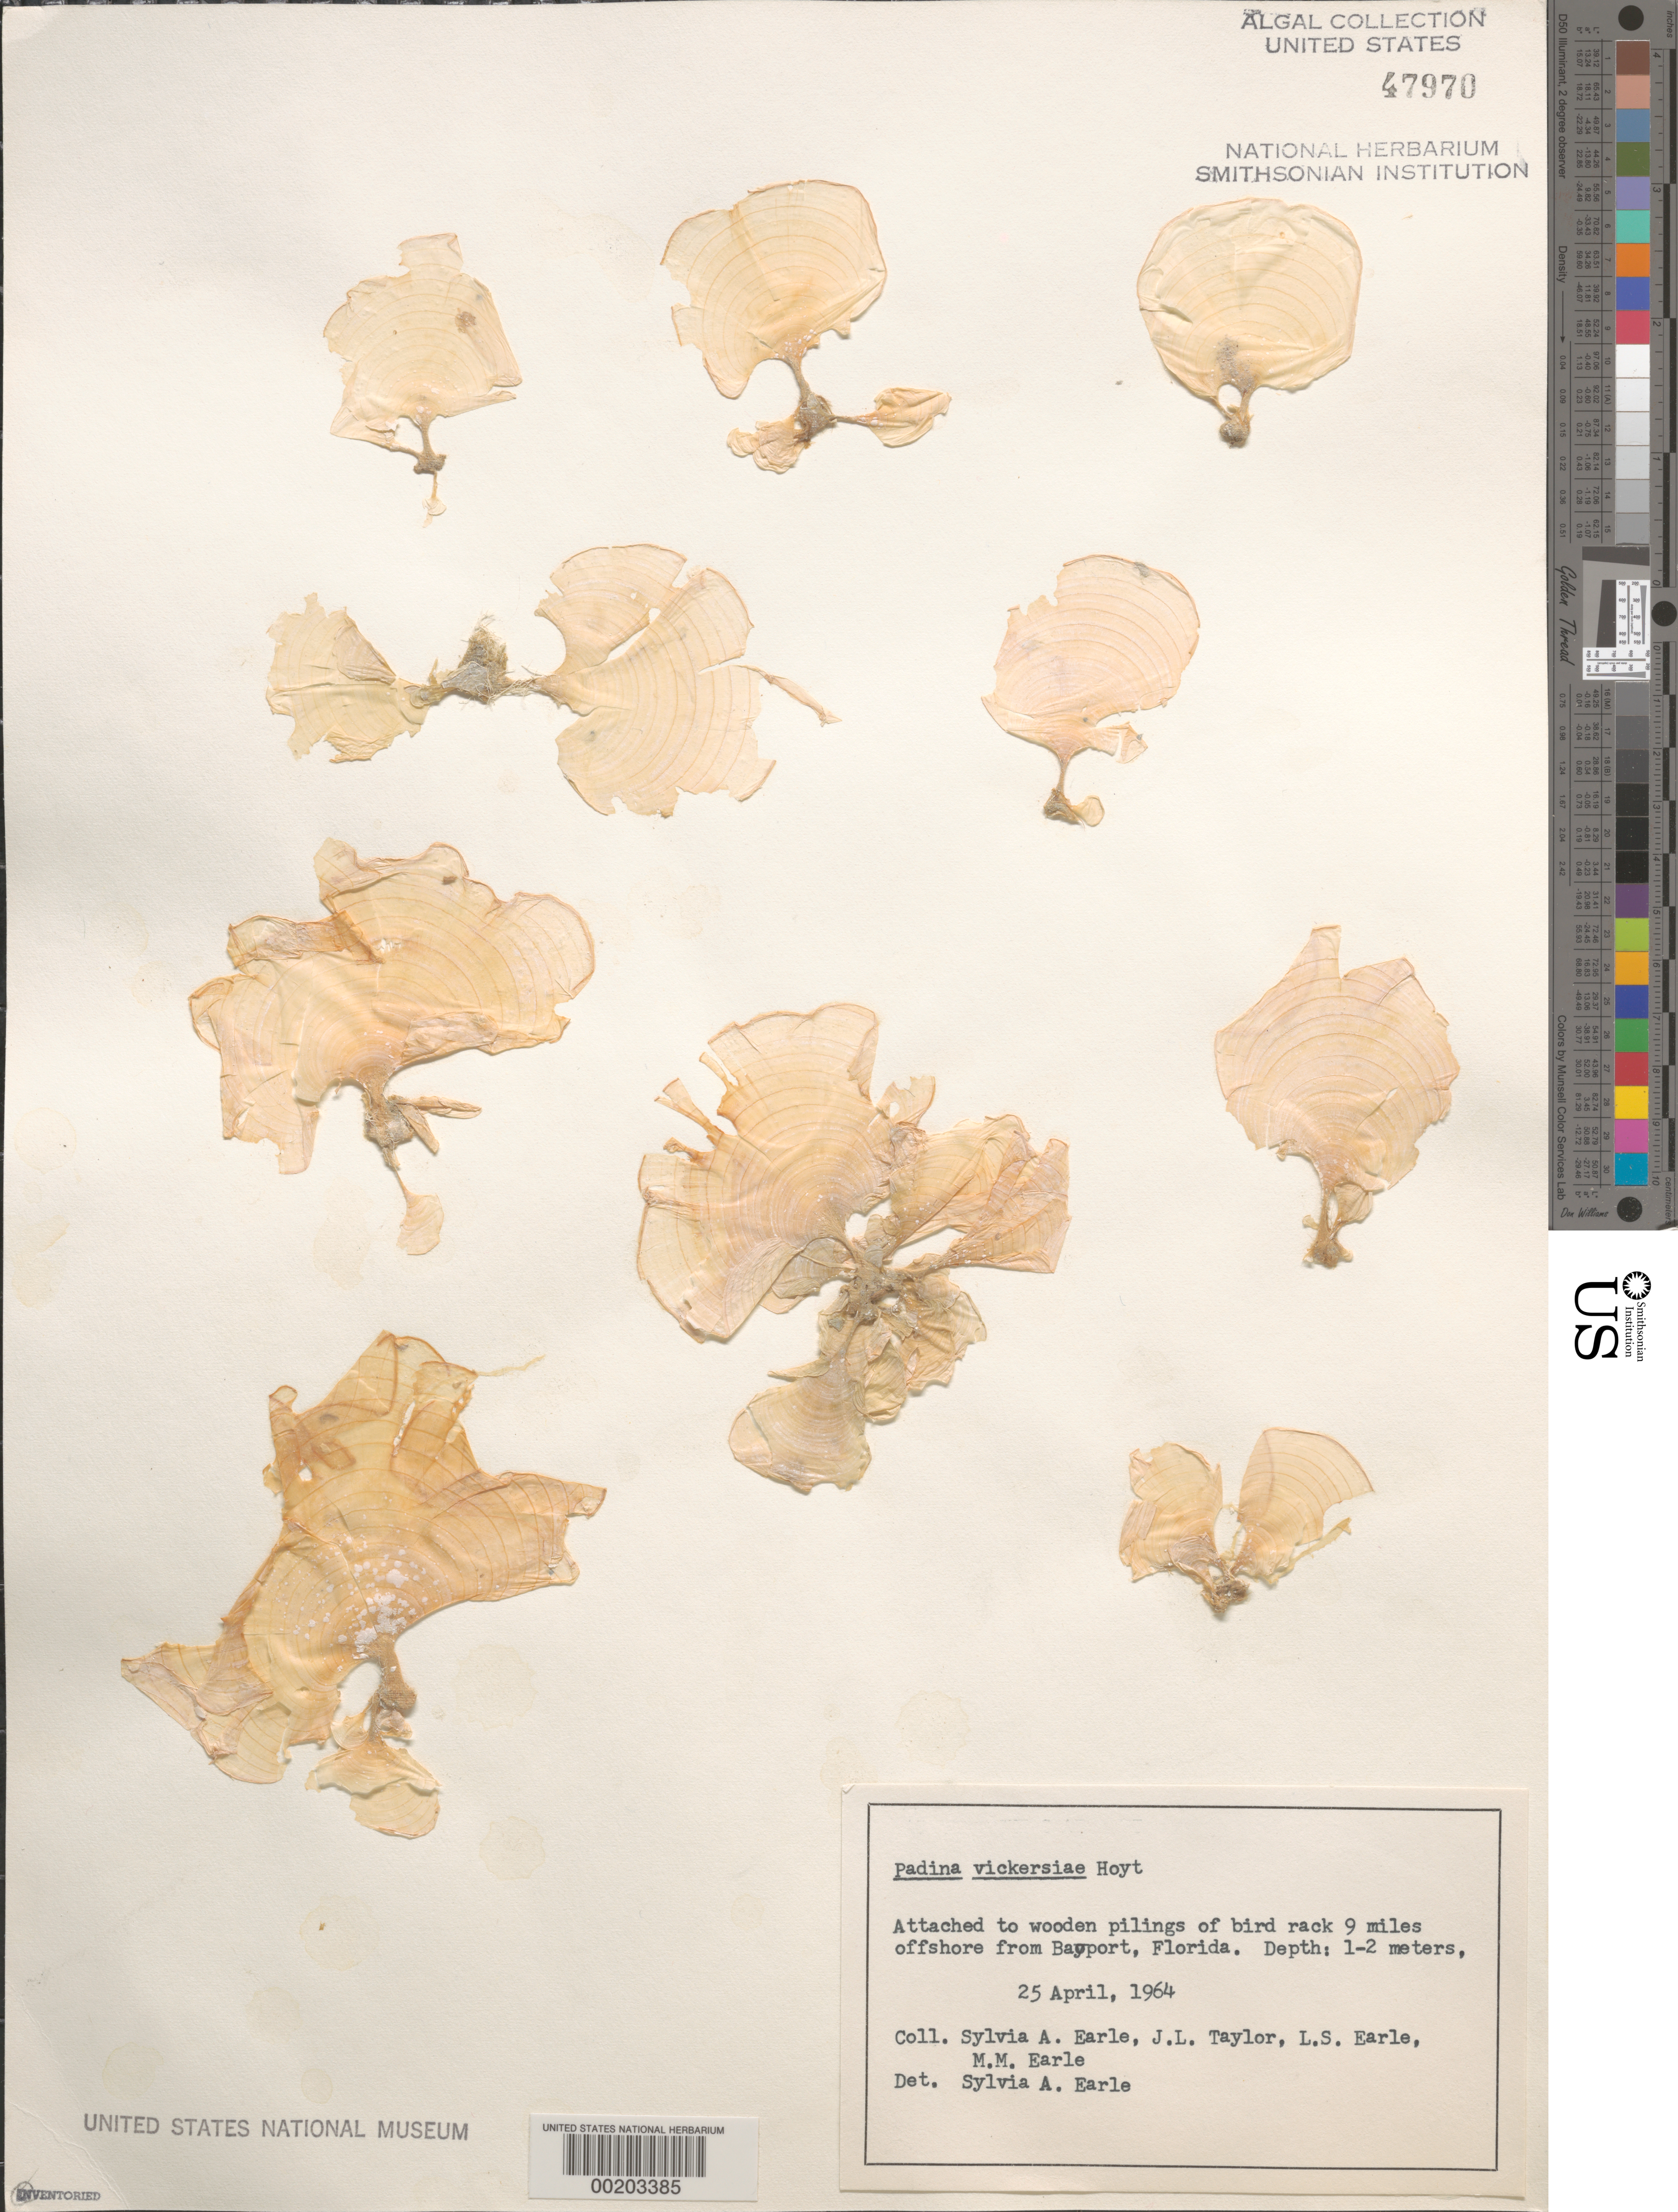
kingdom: Chromista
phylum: Ochrophyta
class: Phaeophyceae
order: Dictyotales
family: Dictyotaceae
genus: Padina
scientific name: Padina gymnospora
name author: (Kütz.) O.G. Sond.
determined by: Algae name updating Project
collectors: S. A. Earle, J. L. Taylor, L. Earle & M. Earle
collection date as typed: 25 Apr 1964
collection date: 1964-04-25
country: United States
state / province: Florida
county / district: Hernando County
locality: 9 miles off Bayport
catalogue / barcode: US 47970